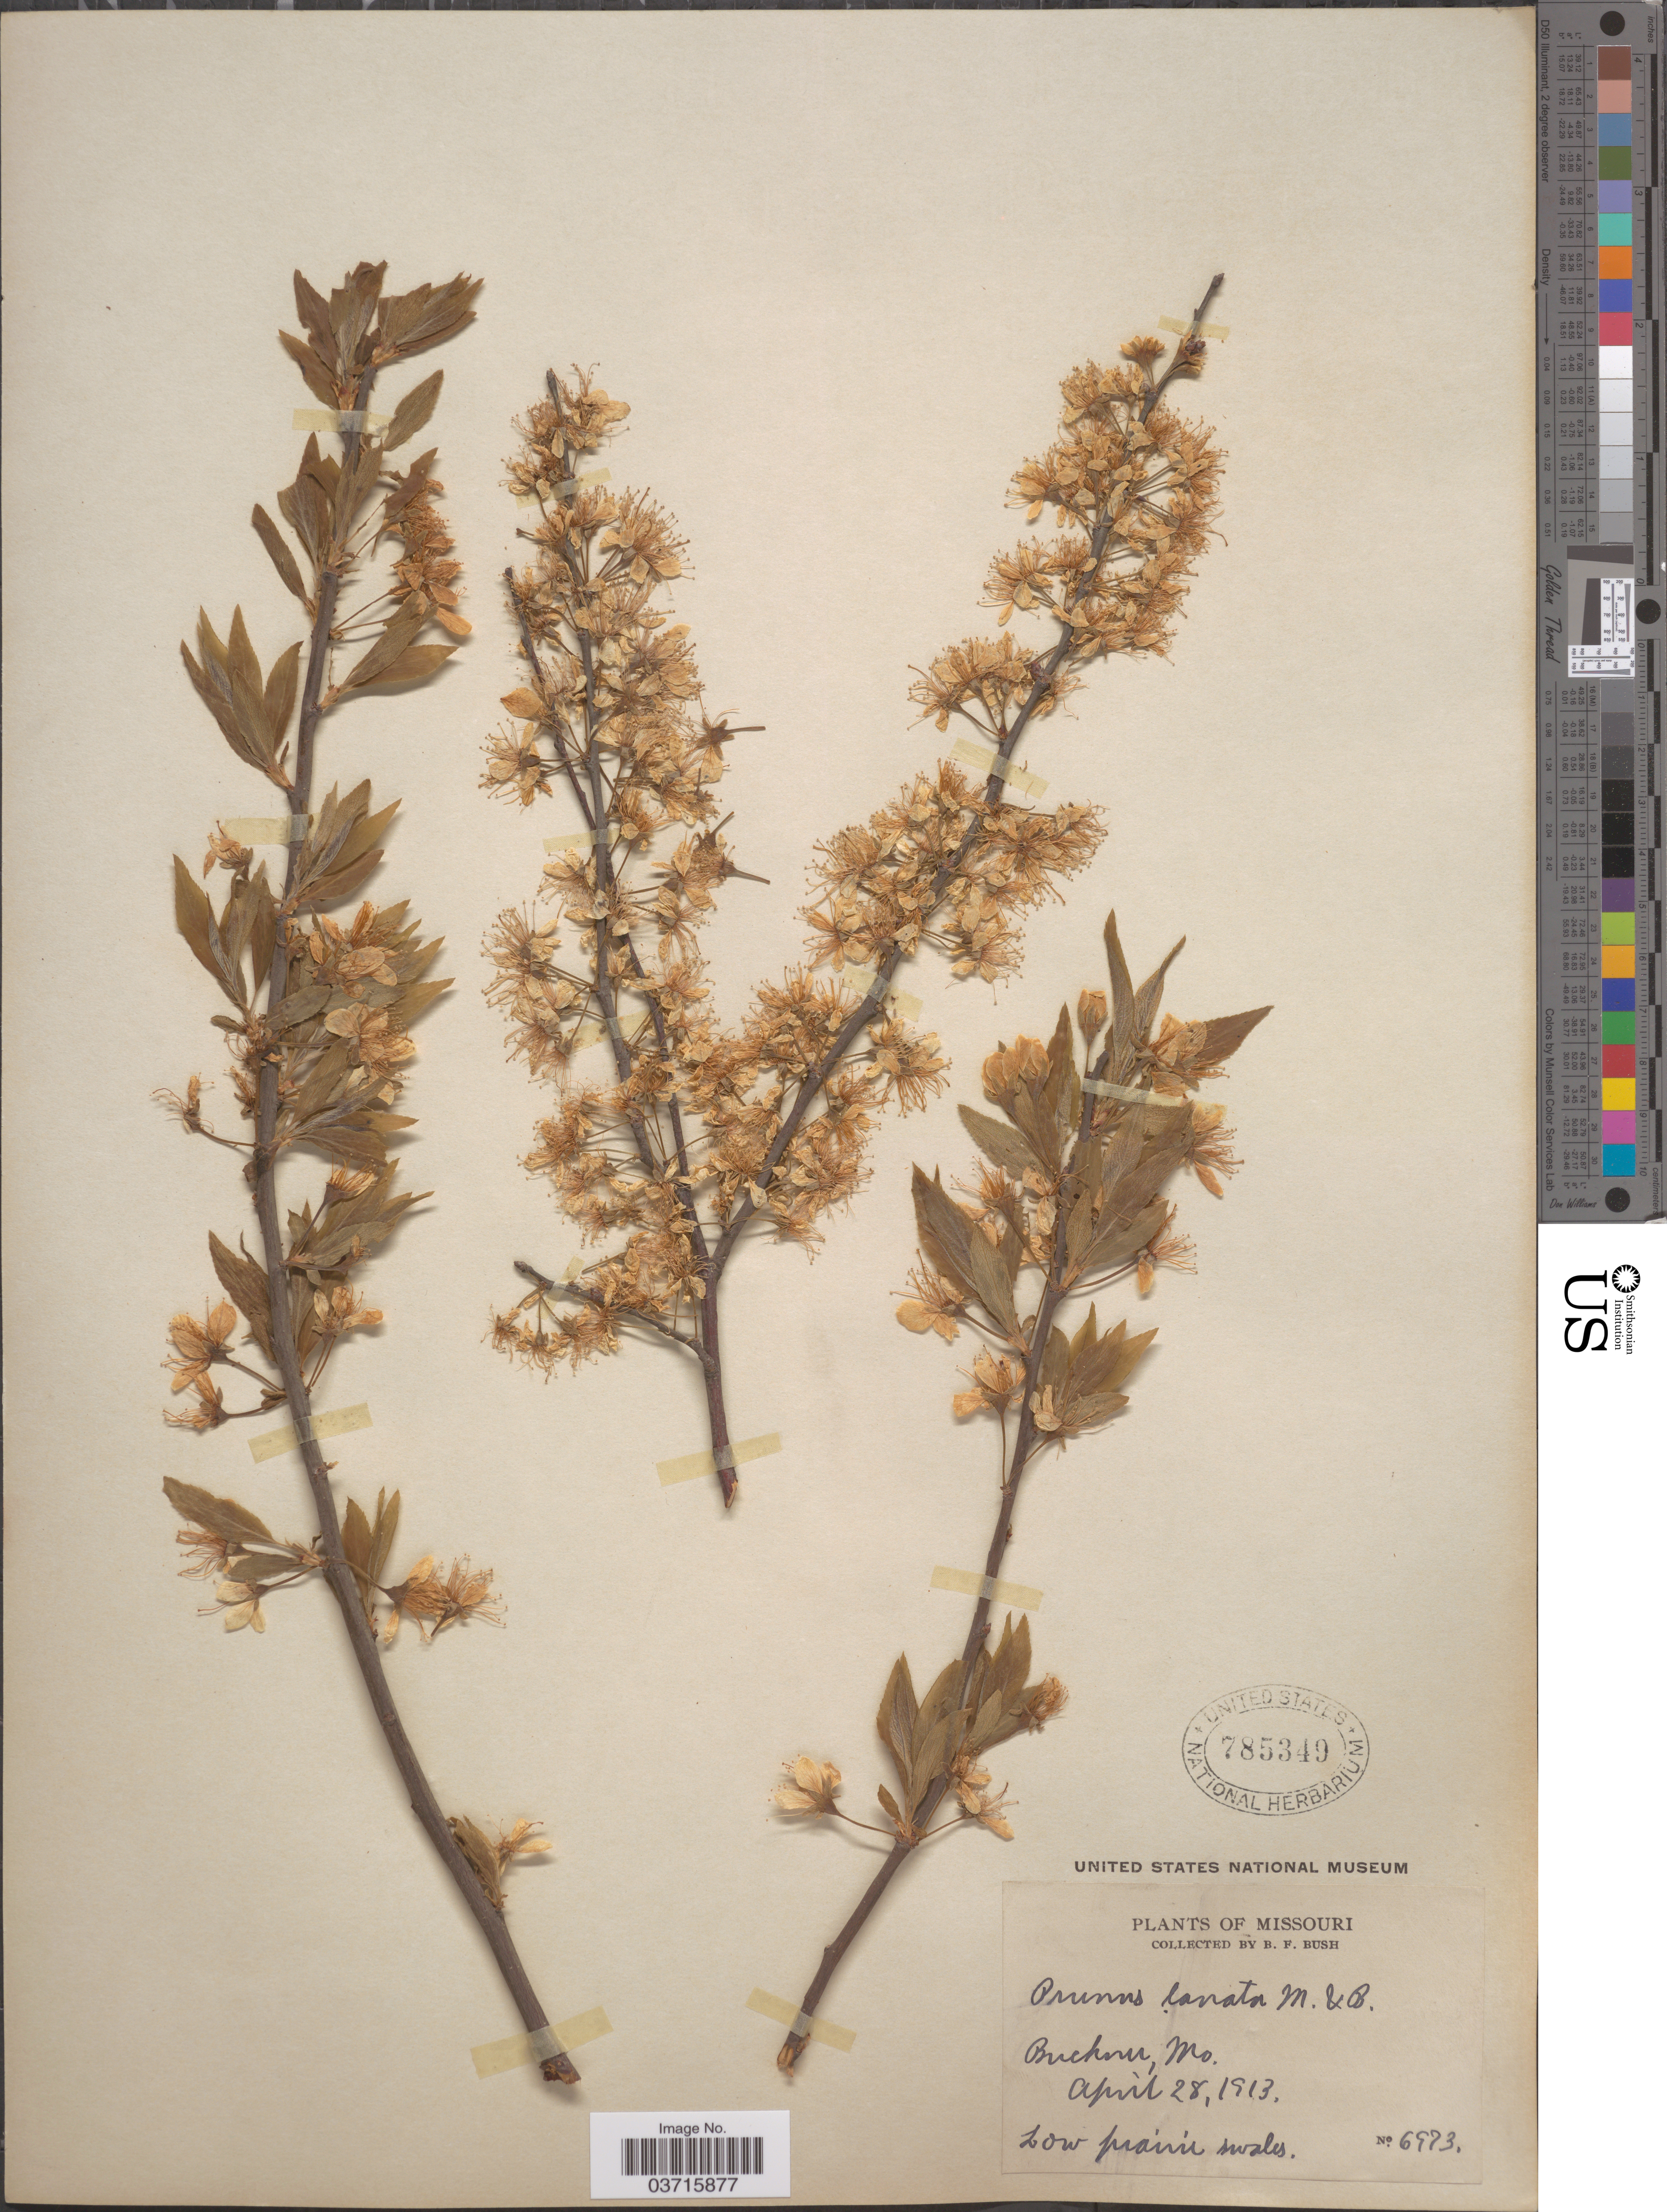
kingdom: Plantae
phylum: Tracheophyta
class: Magnoliopsida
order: Rosales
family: Rosaceae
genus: Prunus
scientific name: Prunus lanata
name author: (Sudw.) Mack. & Bush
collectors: B. F. Bush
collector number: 6973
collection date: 1913-04-28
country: United States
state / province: Missouri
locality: Buckner.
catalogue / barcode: US 785349